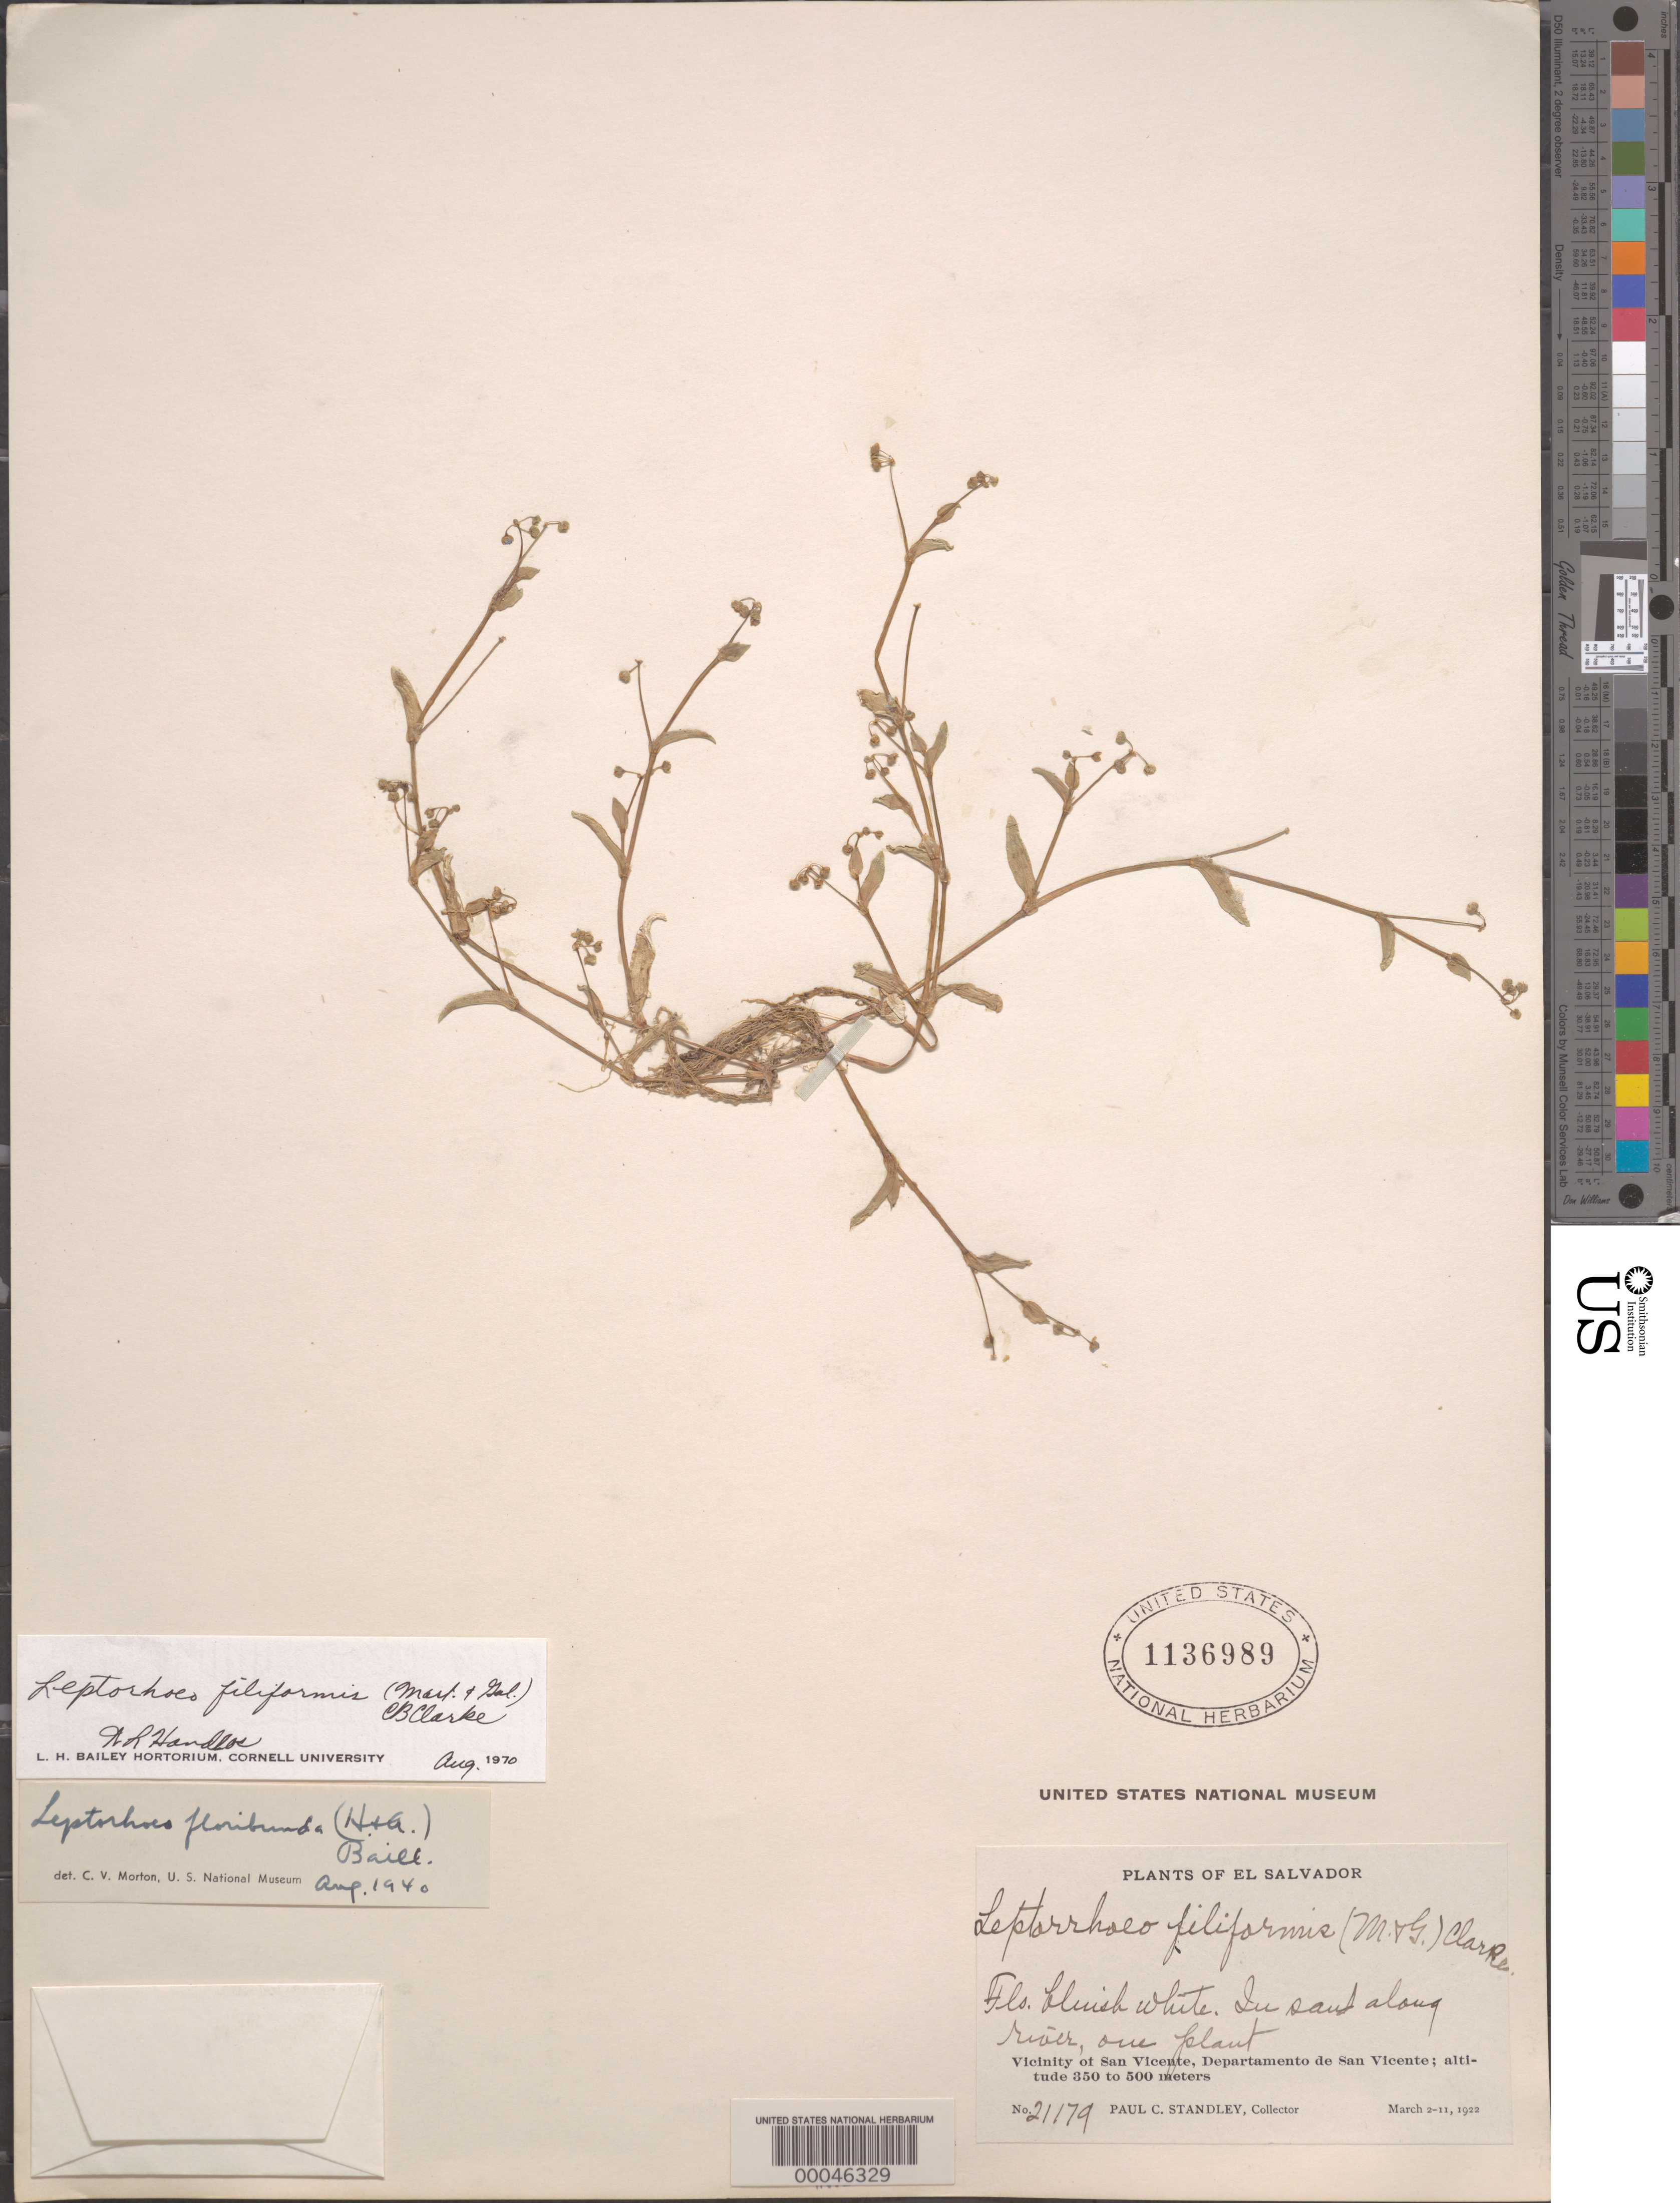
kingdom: Plantae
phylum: Tracheophyta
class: Liliopsida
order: Commelinales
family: Commelinaceae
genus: Callisia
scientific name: Callisia filiformis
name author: (M. Martens & Galeotti) D.R. Hunt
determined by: Handlos, W. L.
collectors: P. C. Standley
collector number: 21179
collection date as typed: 02 Mar 1922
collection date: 1922-03-02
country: El Salvador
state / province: San Vincente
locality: Near san vicente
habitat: Sandy riverbank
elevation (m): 350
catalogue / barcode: US 1136989